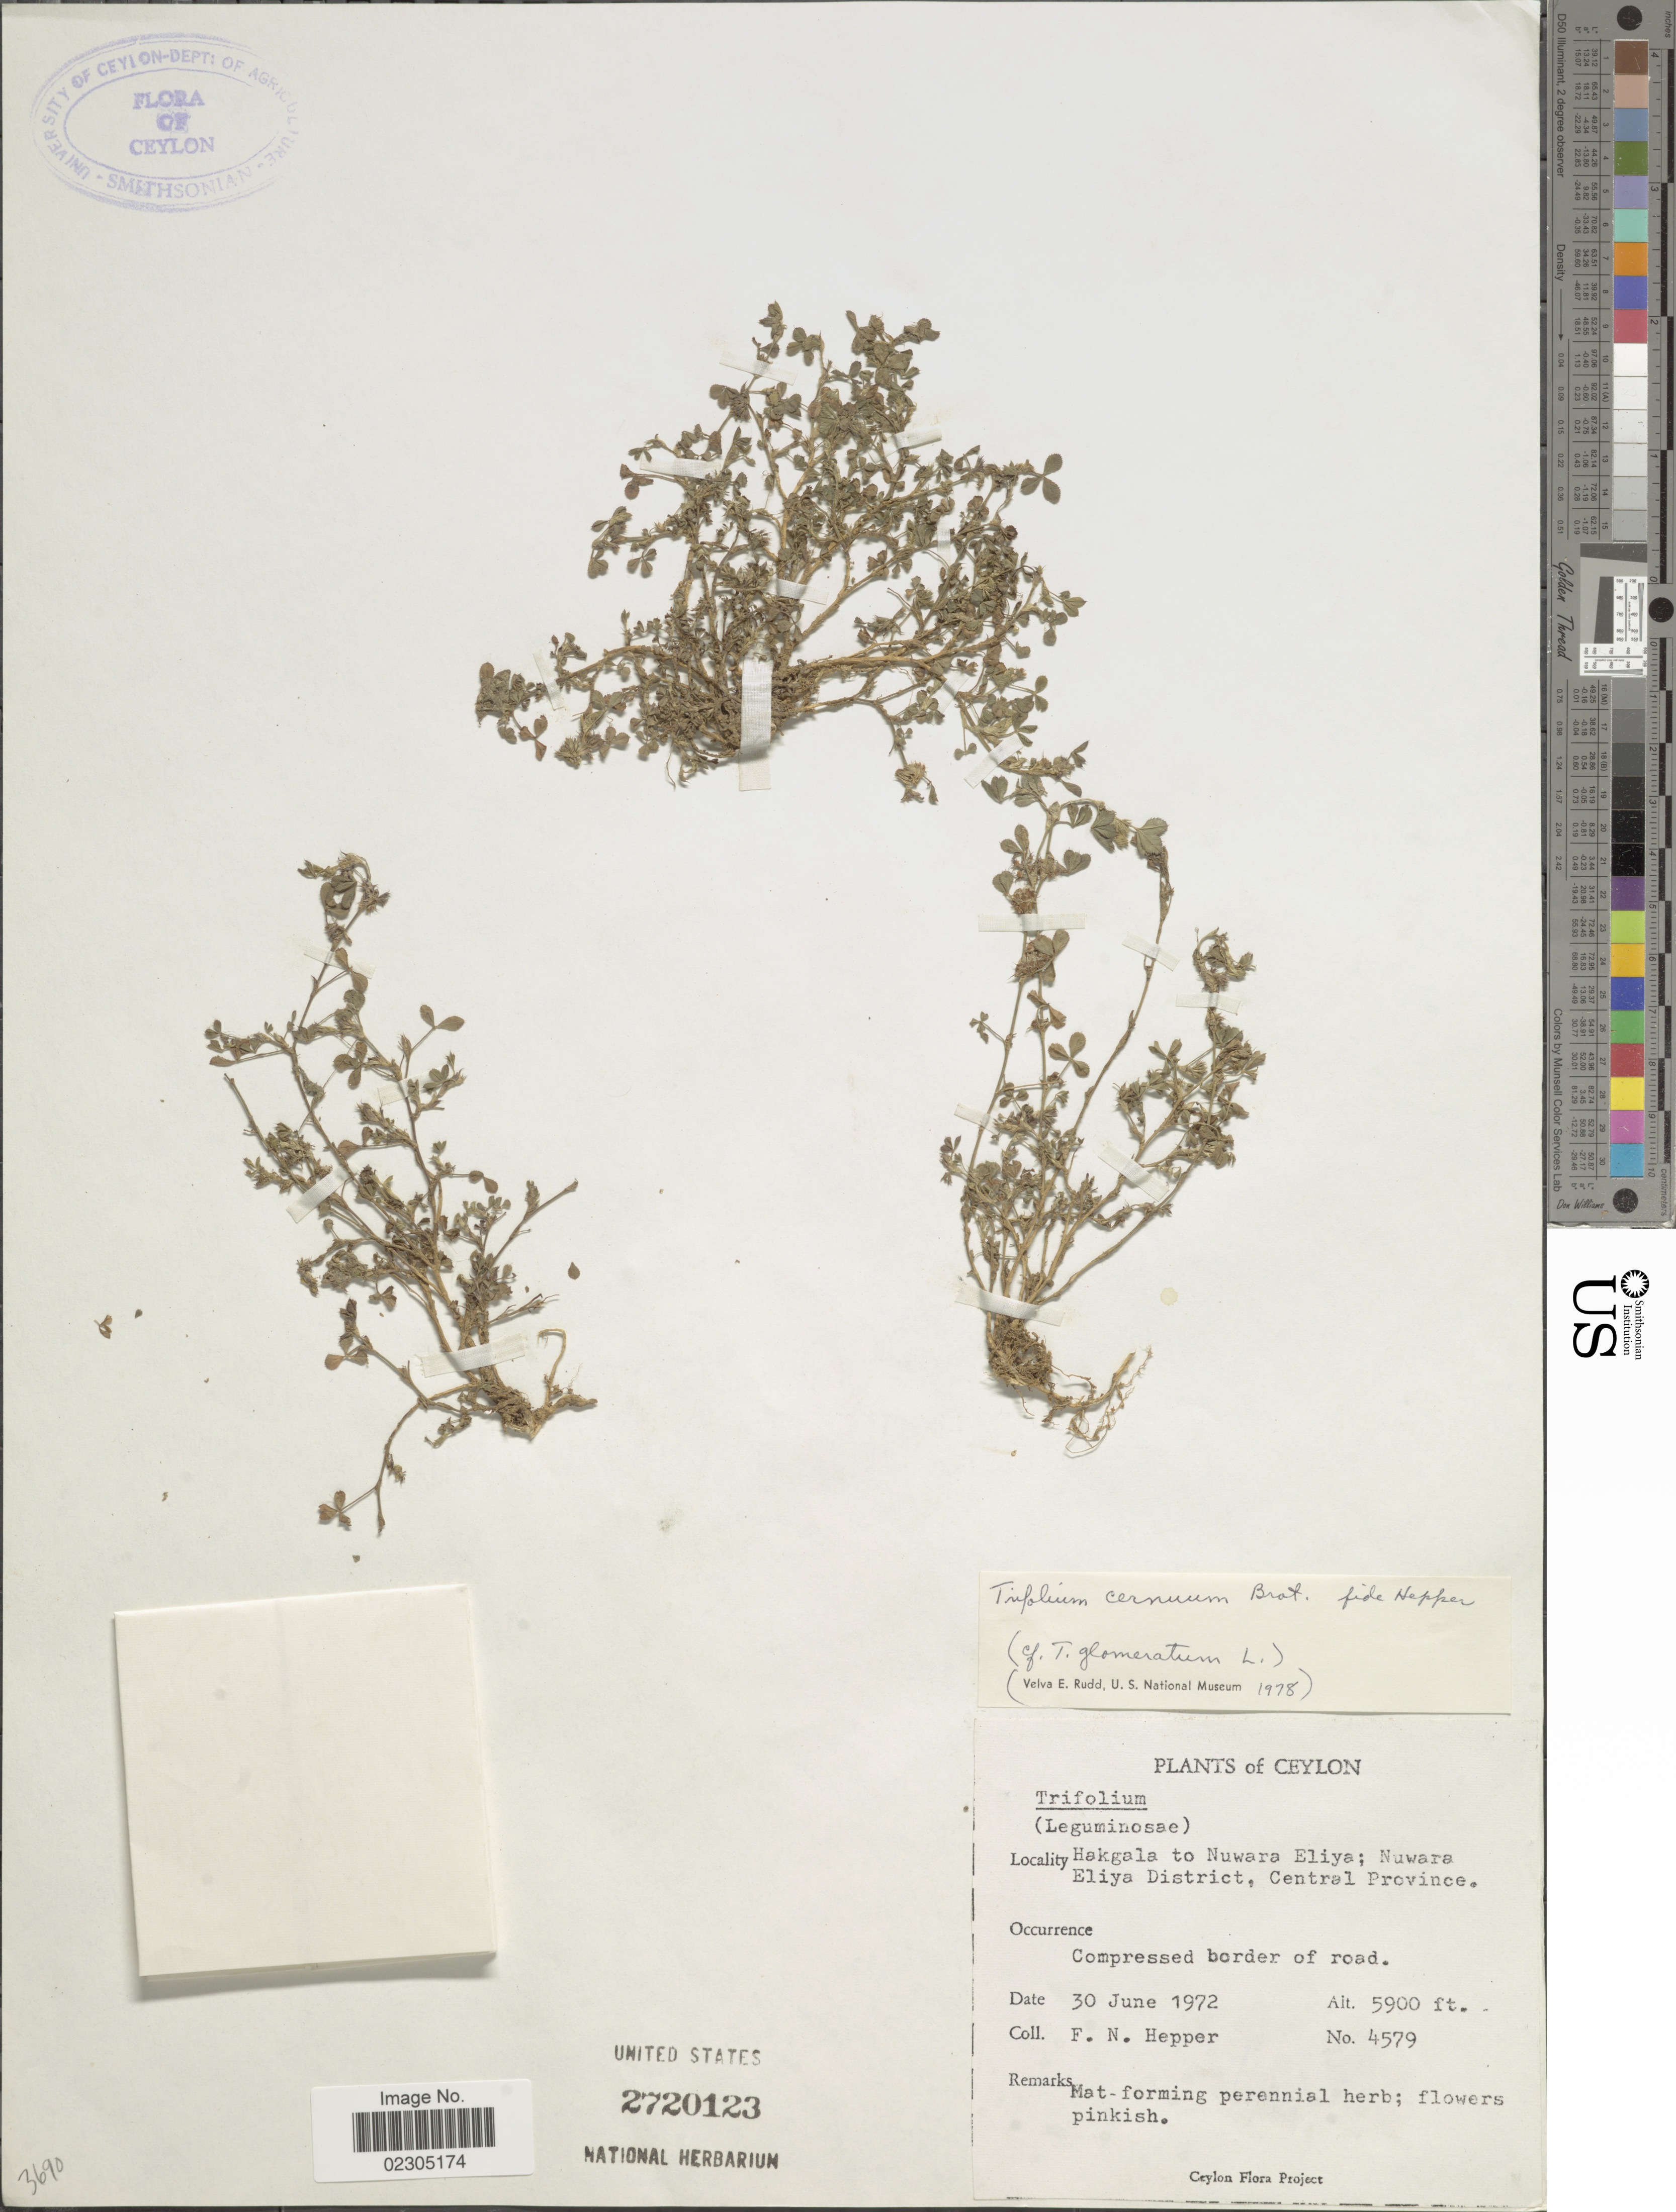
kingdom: Plantae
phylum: Tracheophyta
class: Magnoliopsida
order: Fabales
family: Fabaceae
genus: Trifolium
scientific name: Trifolium glomeratum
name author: L.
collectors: F. Hepper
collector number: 4579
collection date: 1972-06-30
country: Sri Lanka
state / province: Central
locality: Ceylon. Hakgala to Nuwara Eliya; Nuwara Eliya District.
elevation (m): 1798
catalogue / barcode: US 2720123